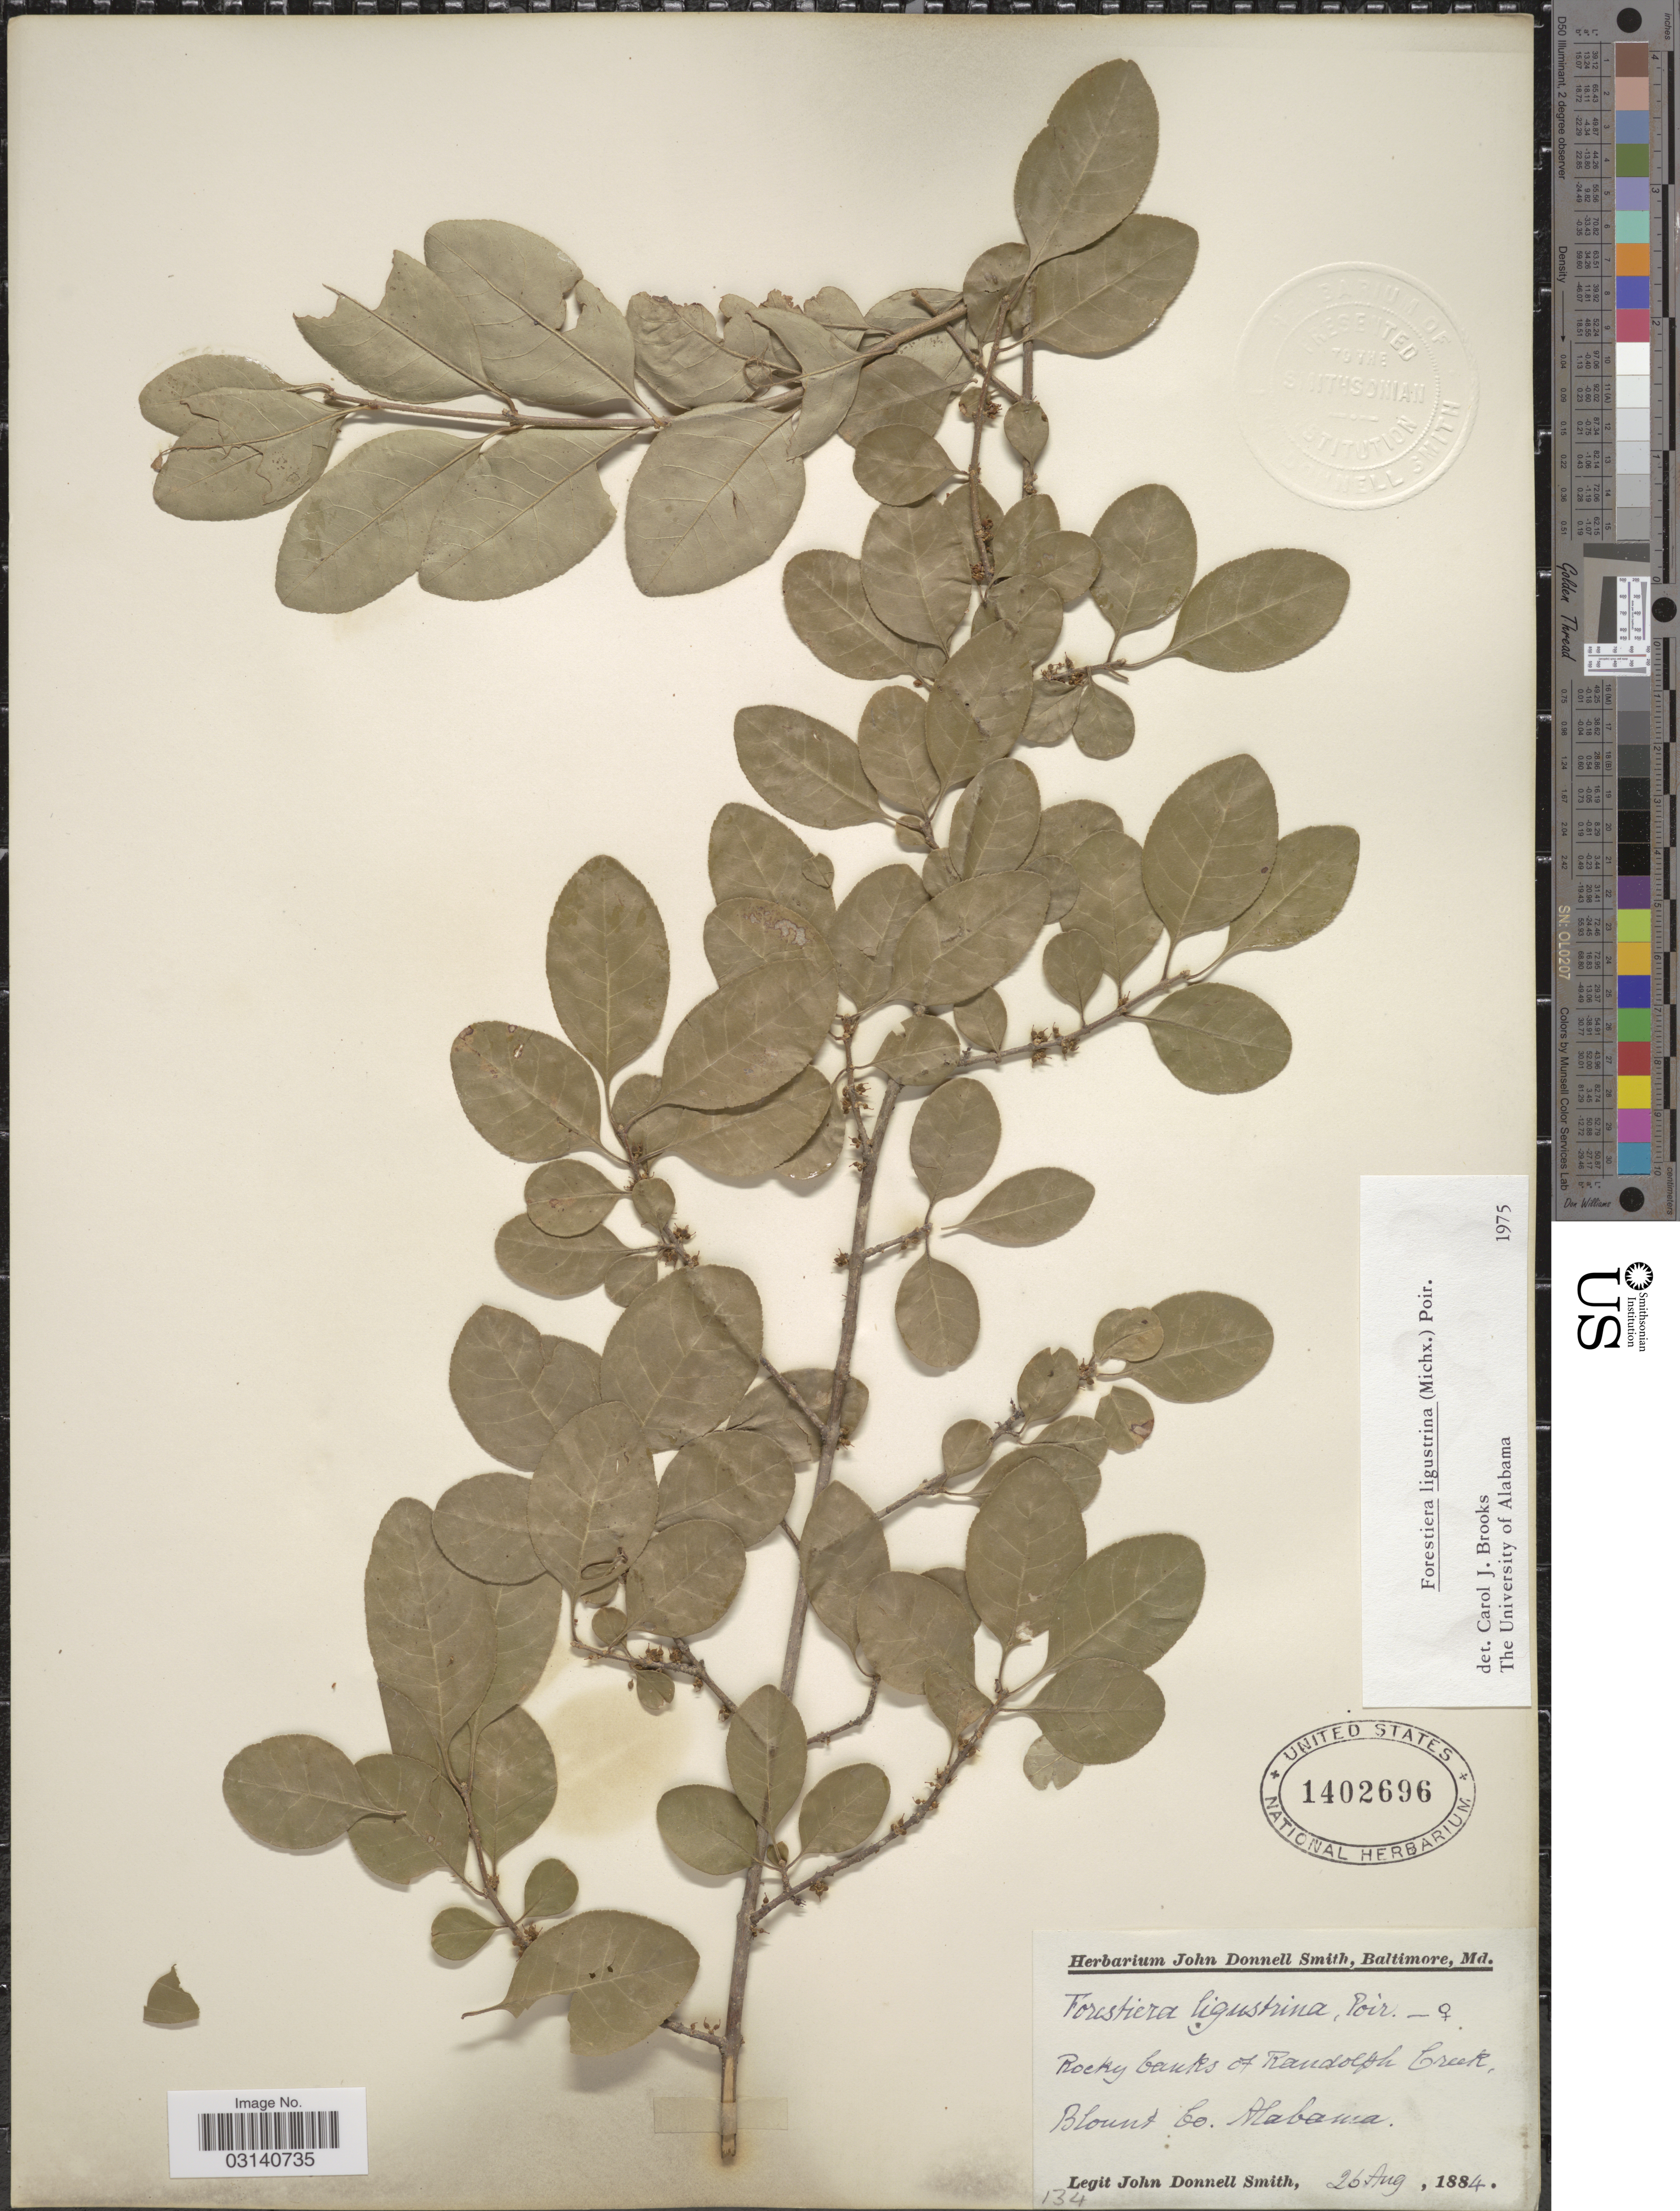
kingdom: Plantae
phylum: Tracheophyta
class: Magnoliopsida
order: Lamiales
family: Oleaceae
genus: Forestiera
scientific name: Forestiera ligustrina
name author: (Michx.) Poir.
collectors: J. Donnell Smith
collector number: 134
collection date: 1884-08-26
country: United States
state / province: Alabama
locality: Rocky banks of Randolph Creek, Blount Co.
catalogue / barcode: US 1402696